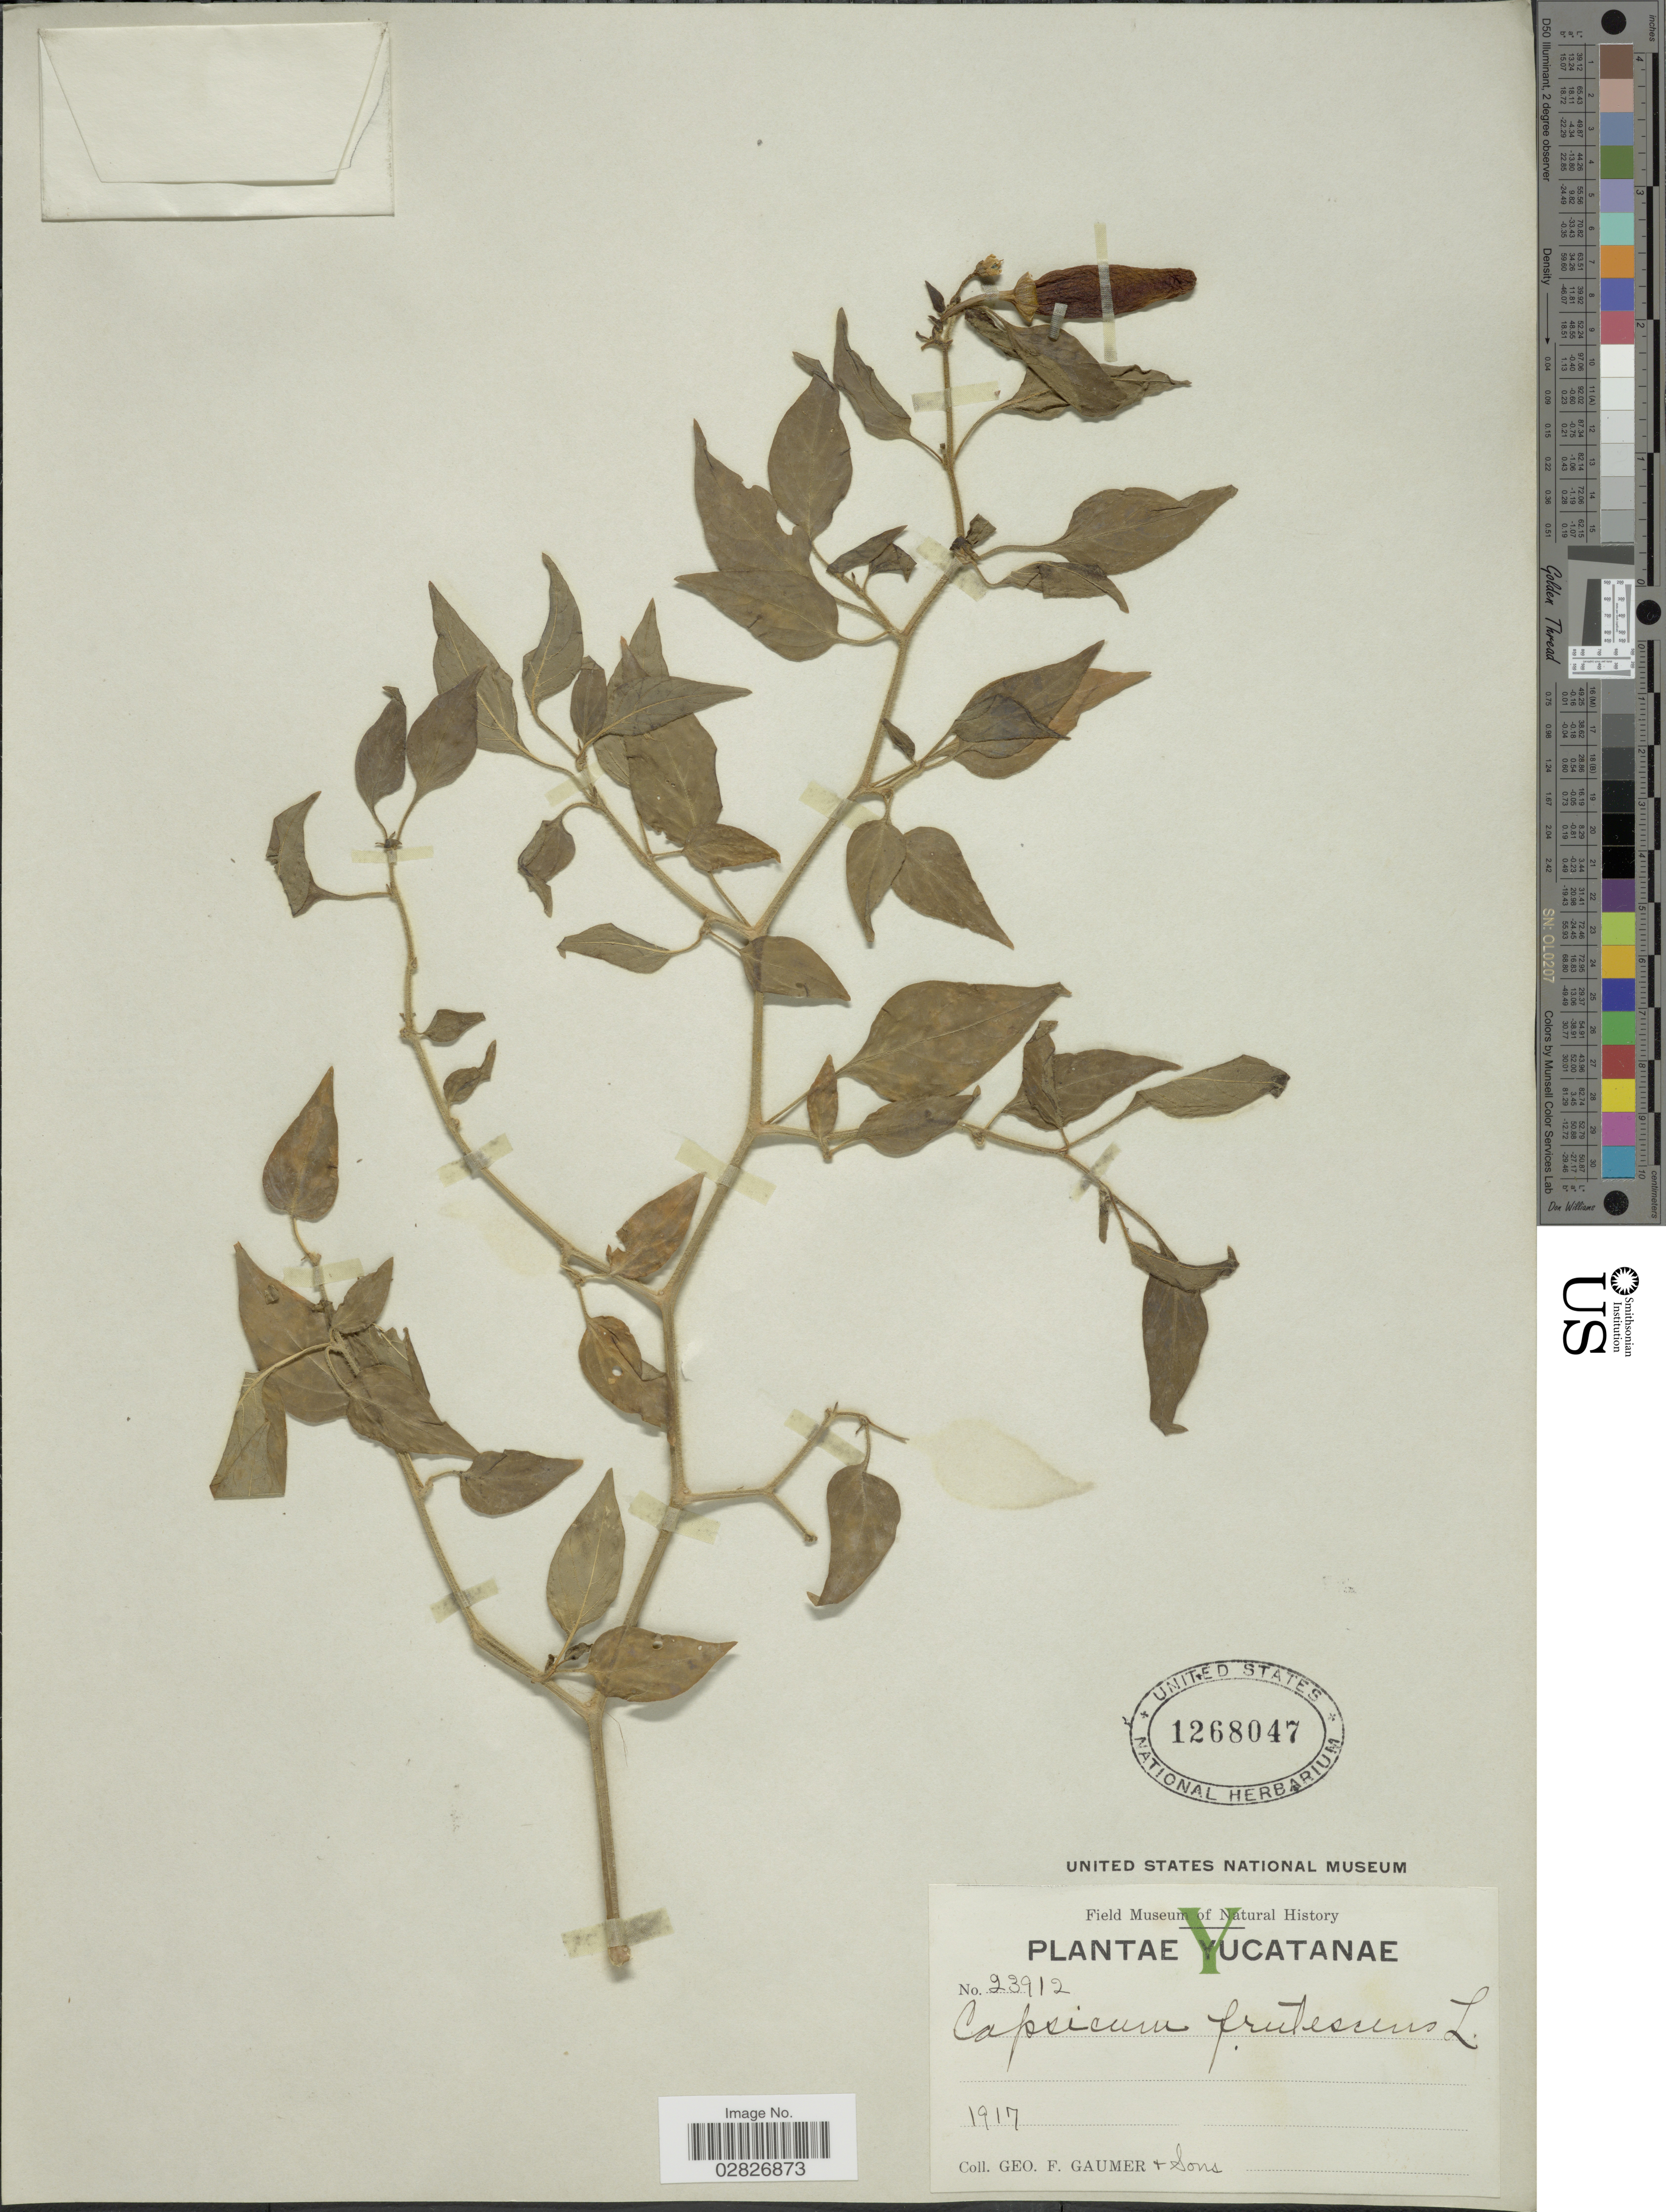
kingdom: Plantae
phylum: Tracheophyta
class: Magnoliopsida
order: Solanales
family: Solanaceae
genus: Capsicum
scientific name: Capsicum frutescens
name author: L.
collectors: G. F. Gaumer & et al.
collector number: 23912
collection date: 1917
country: Mexico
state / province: Yucatán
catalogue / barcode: US 1268047